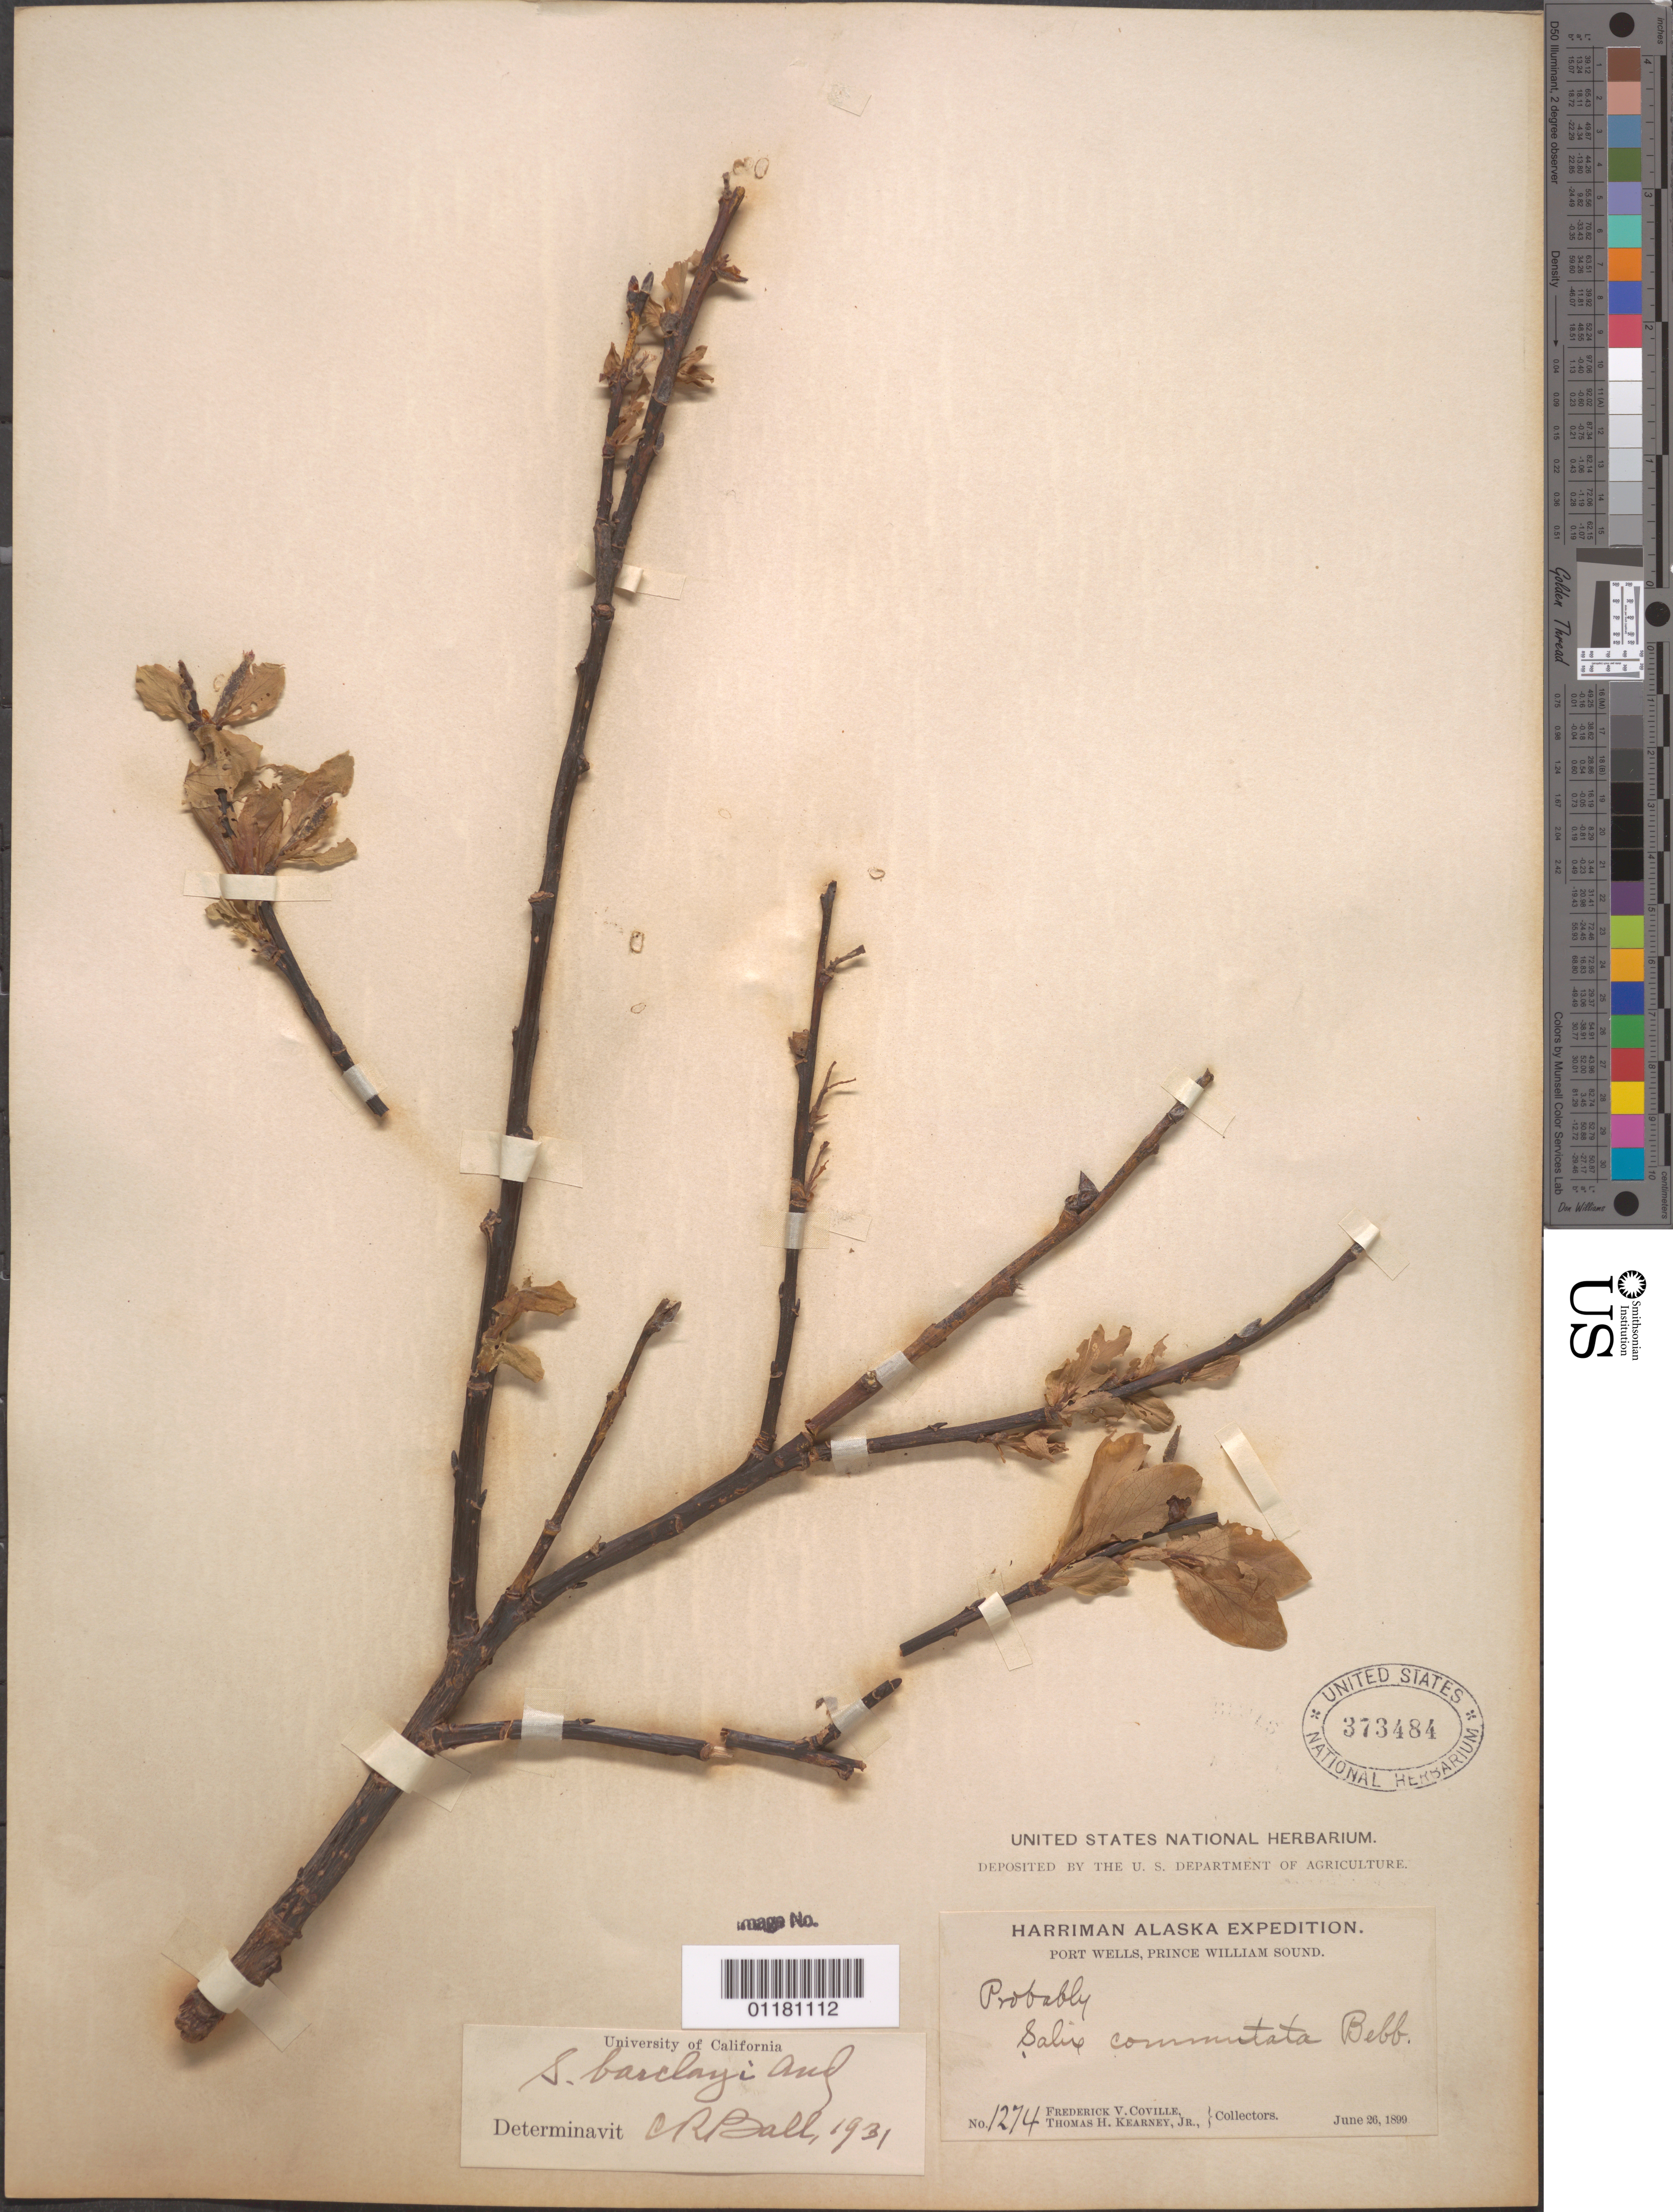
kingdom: Plantae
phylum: Tracheophyta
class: Magnoliopsida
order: Malpighiales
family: Salicaceae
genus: Salix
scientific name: Salix barclayi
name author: Andersson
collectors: F. V. Coville & T. H. Kearney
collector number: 1274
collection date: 1899-06-26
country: United States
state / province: Alaska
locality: Port Wells, Prince William Sound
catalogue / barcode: US 373484